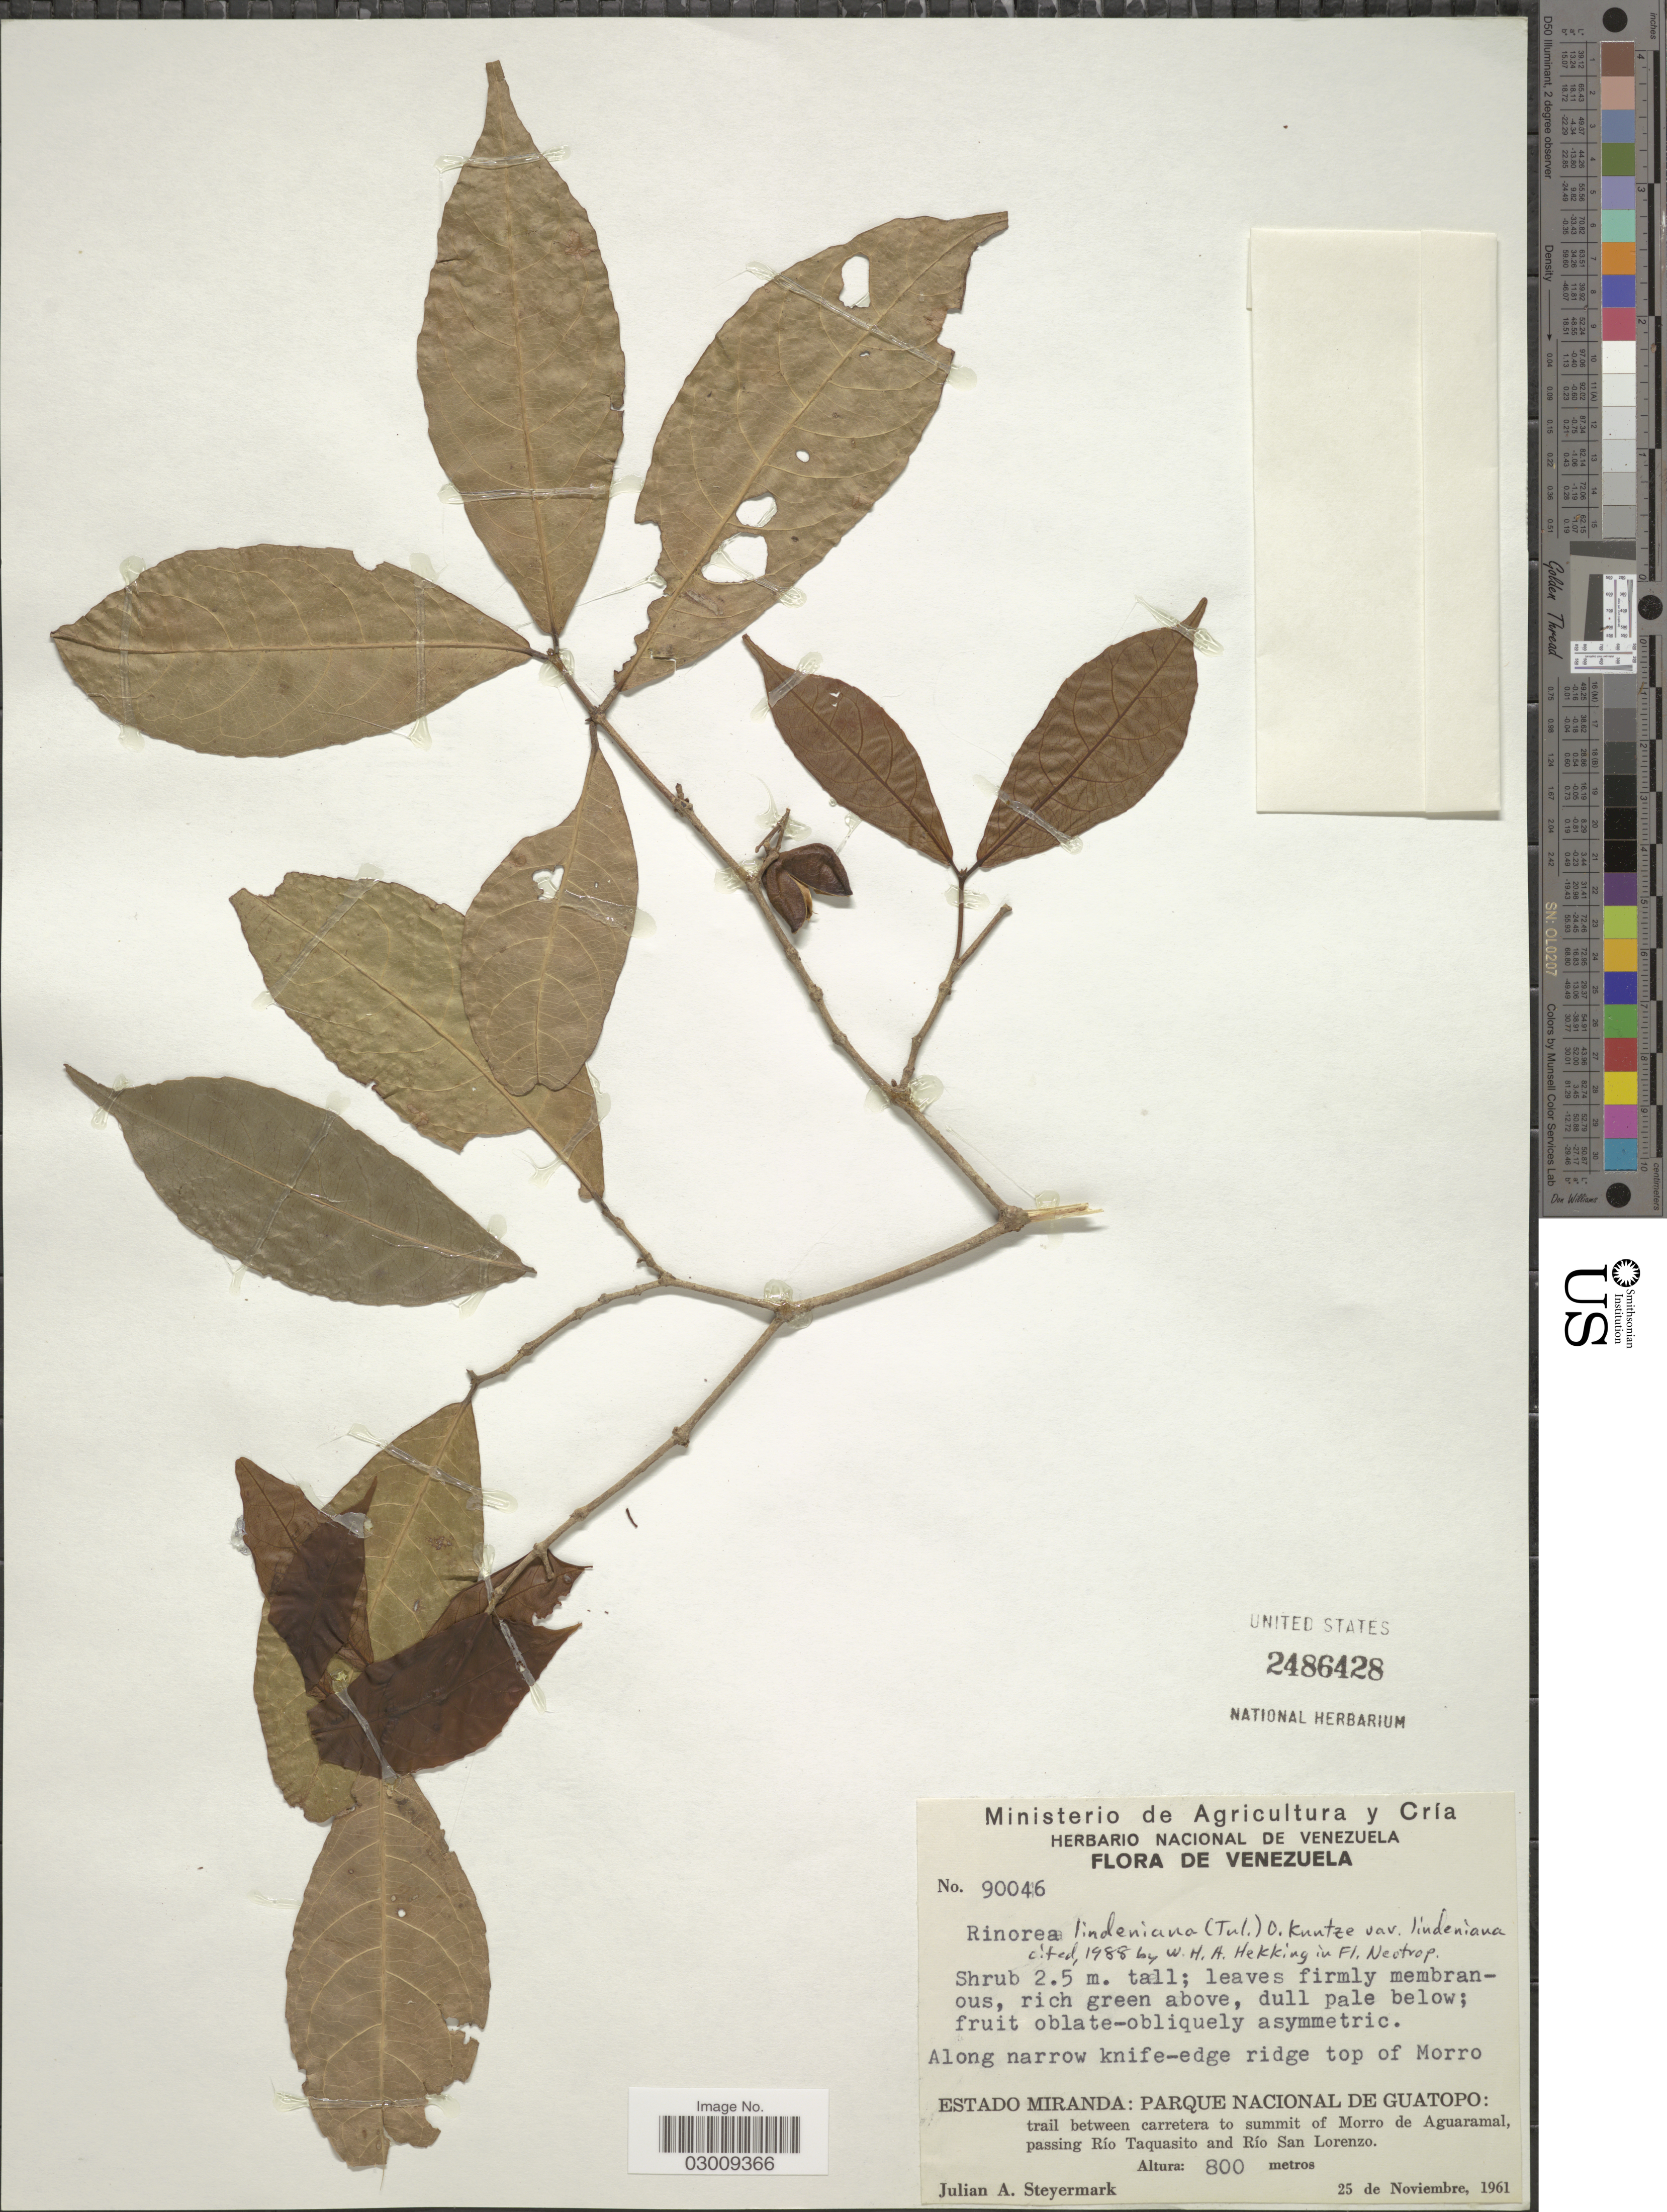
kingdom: Plantae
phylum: Tracheophyta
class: Magnoliopsida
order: Malpighiales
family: Violaceae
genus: Rinorea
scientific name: Rinorea lindeniana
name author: (Tul.) Kuntze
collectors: J. Steyermark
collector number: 90046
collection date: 1961-11-25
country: Venezuela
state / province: Miranda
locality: Along narrow knife-edge ridge top of Morro. Parque Nacional de Guatopo: trail between carretera to summit of Morro de Aguaramal, passing Río Taquasito and Río San Lorenzo.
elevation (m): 800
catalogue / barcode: US 2486428